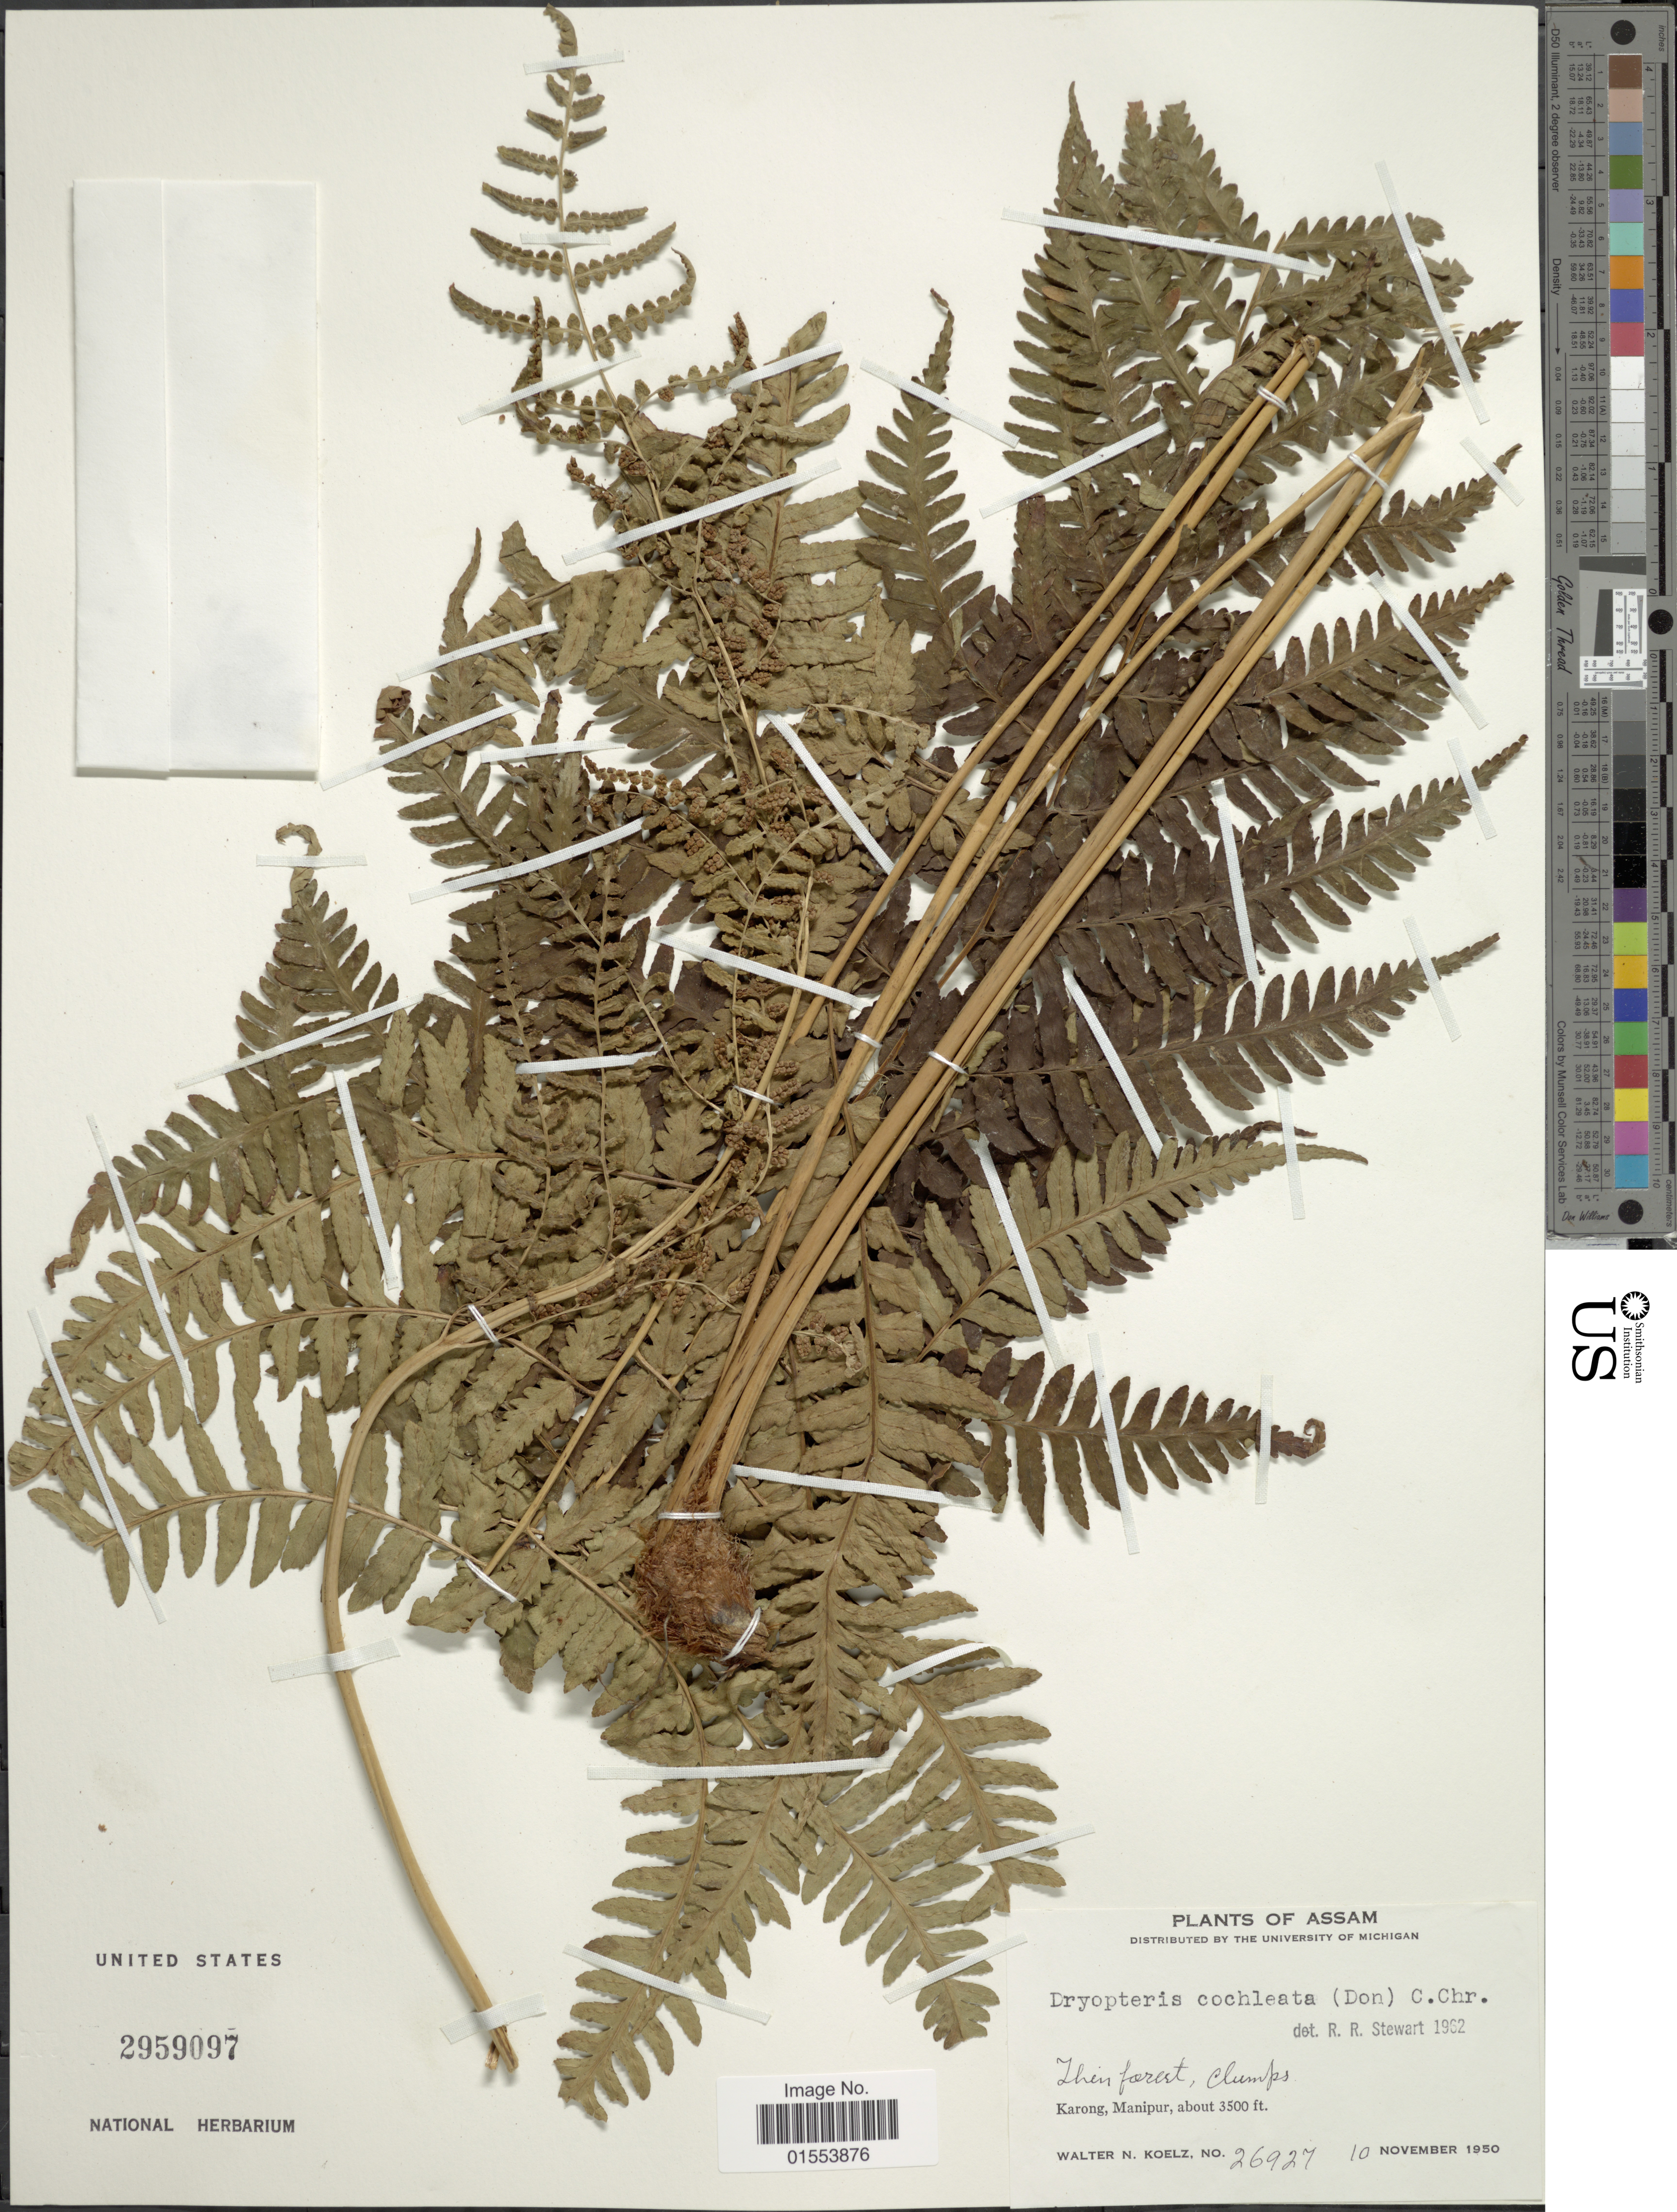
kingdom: Plantae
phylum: Tracheophyta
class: Polypodiopsida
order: Polypodiales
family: Dryopteridaceae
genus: Dryopteris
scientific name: Dryopteris cochleata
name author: (D. Don) C. Chr.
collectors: W. N. Koelz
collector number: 26927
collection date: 1950-11-10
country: India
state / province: Manipur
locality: Assam, Karong, Manipur.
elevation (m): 1067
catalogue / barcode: US 2959097